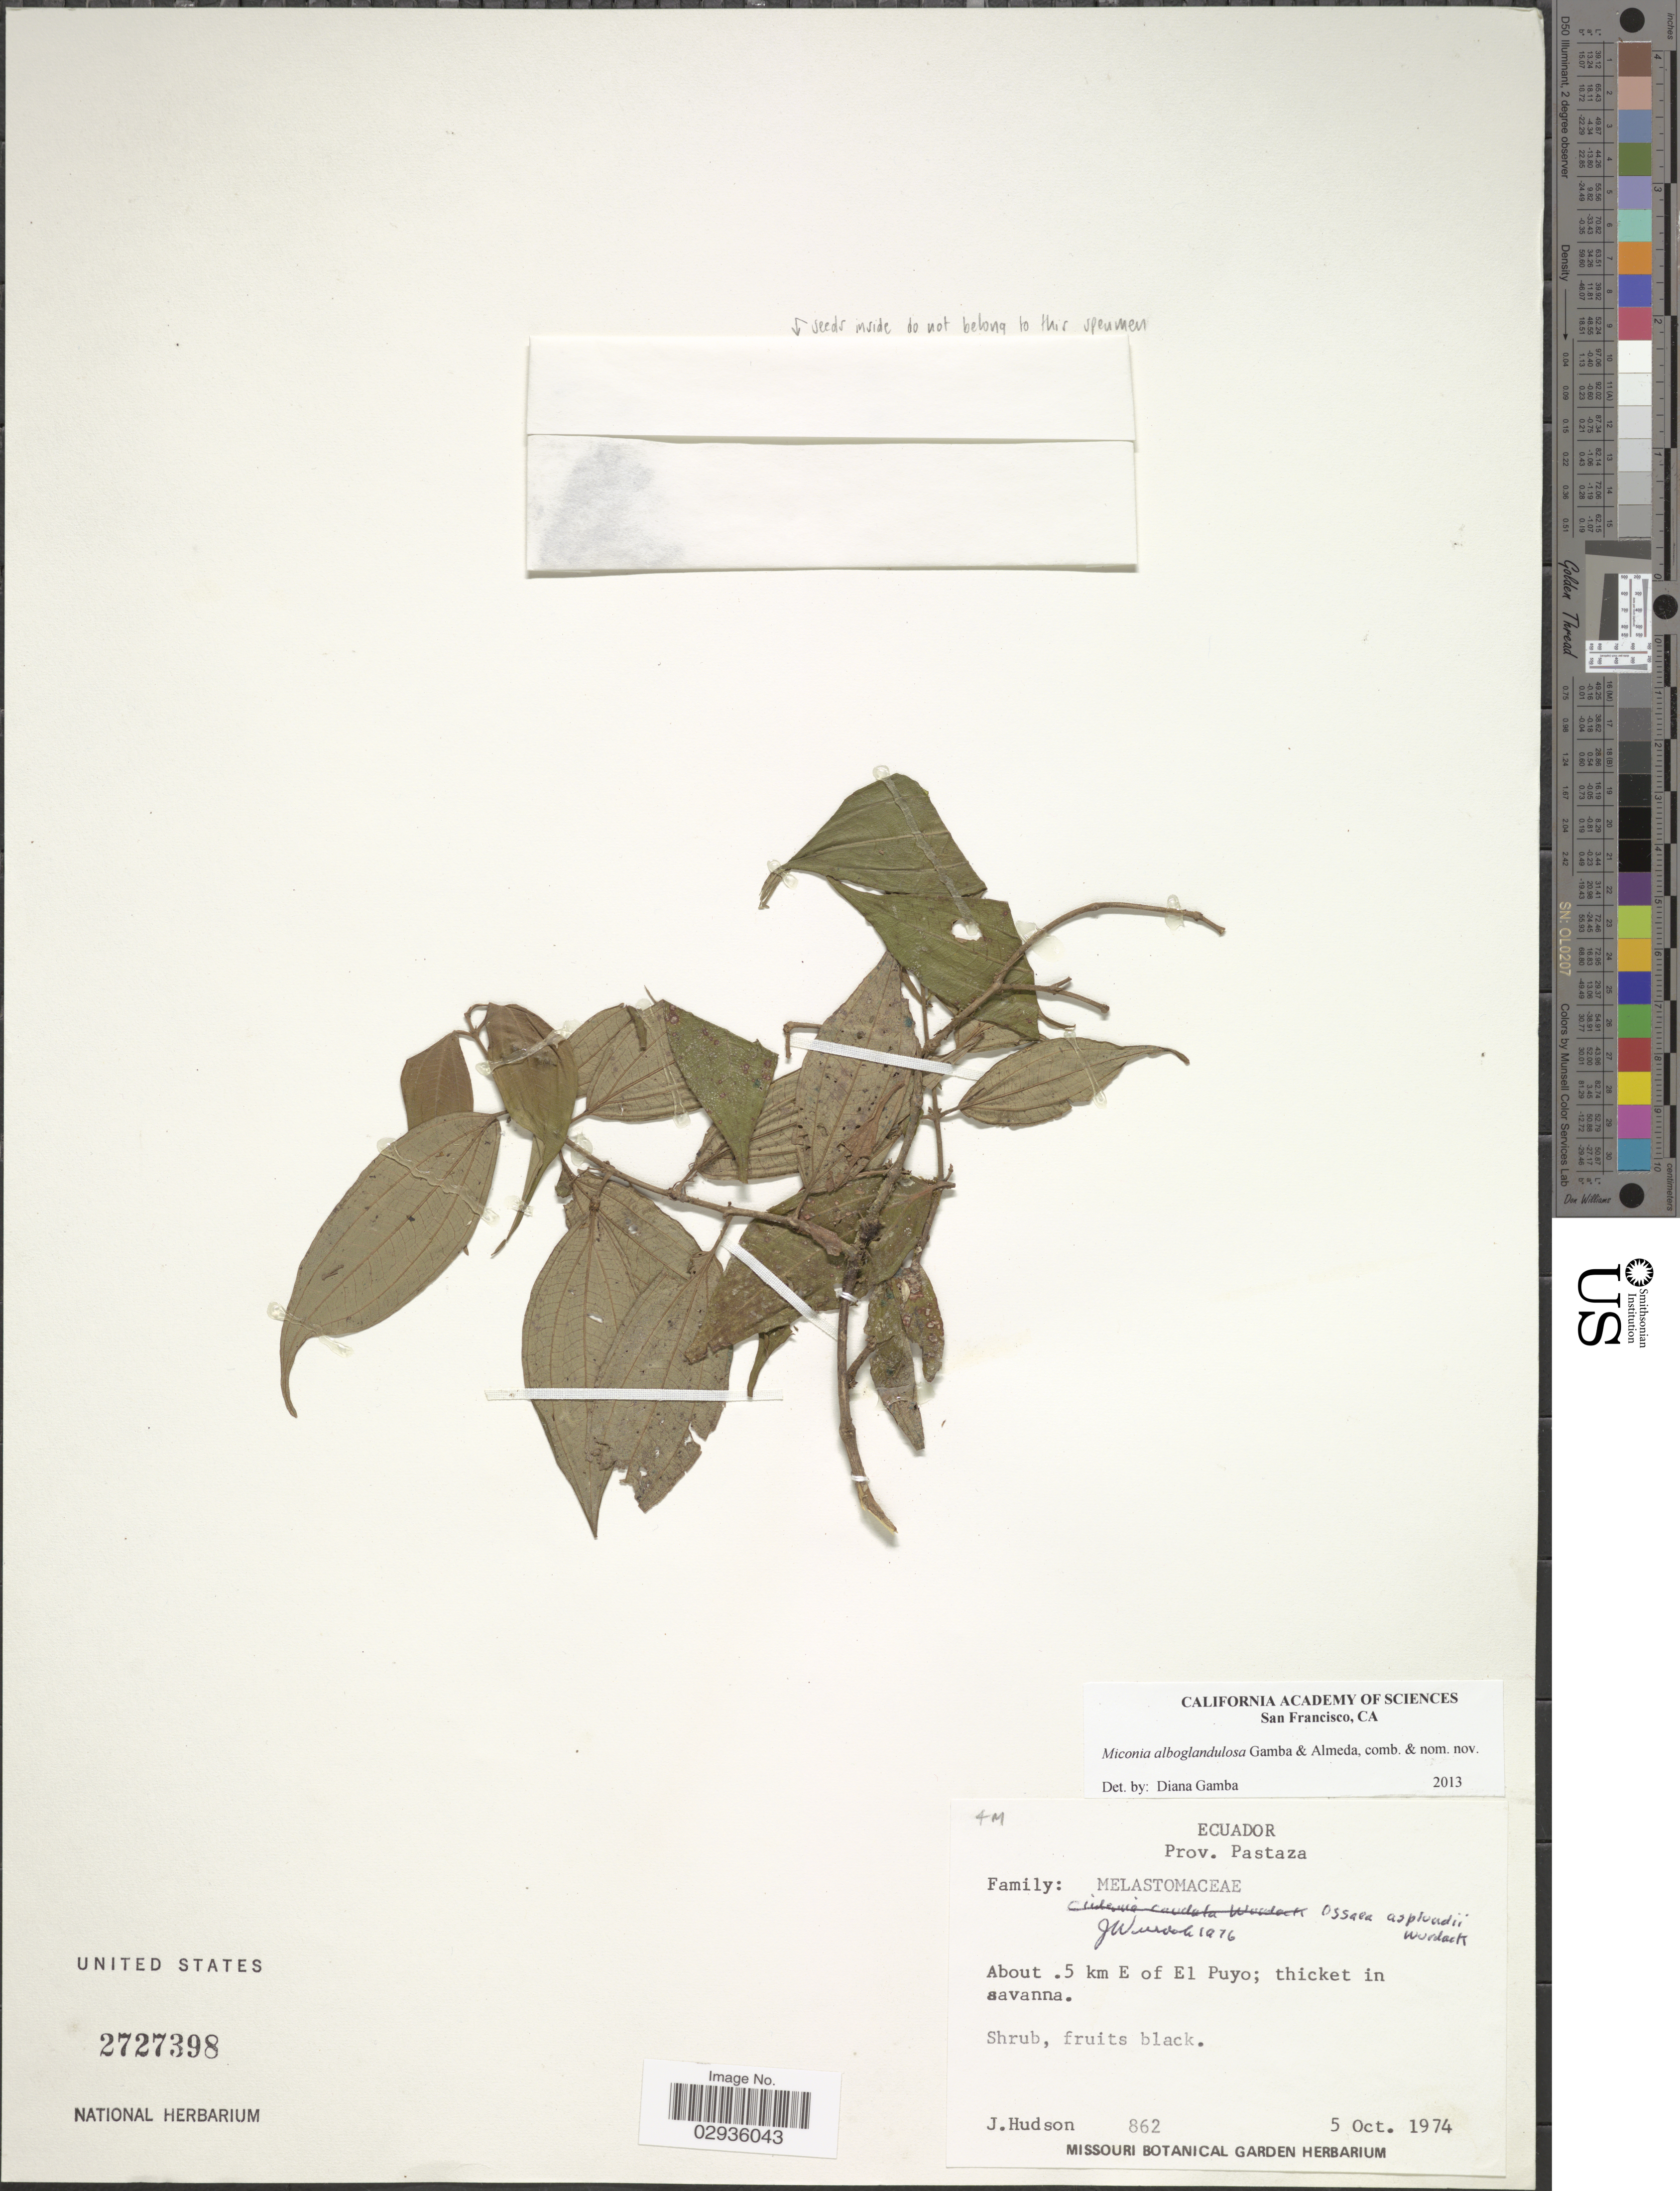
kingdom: Plantae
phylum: Tracheophyta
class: Magnoliopsida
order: Myrtales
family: Melastomataceae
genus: Miconia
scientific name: Miconia alboglandulosa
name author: Gamba & Almeda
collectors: J. Hudson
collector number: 862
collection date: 1974-10-05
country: Ecuador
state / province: Pastaza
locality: About .5 km E of El Puyo.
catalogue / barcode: US 2727398